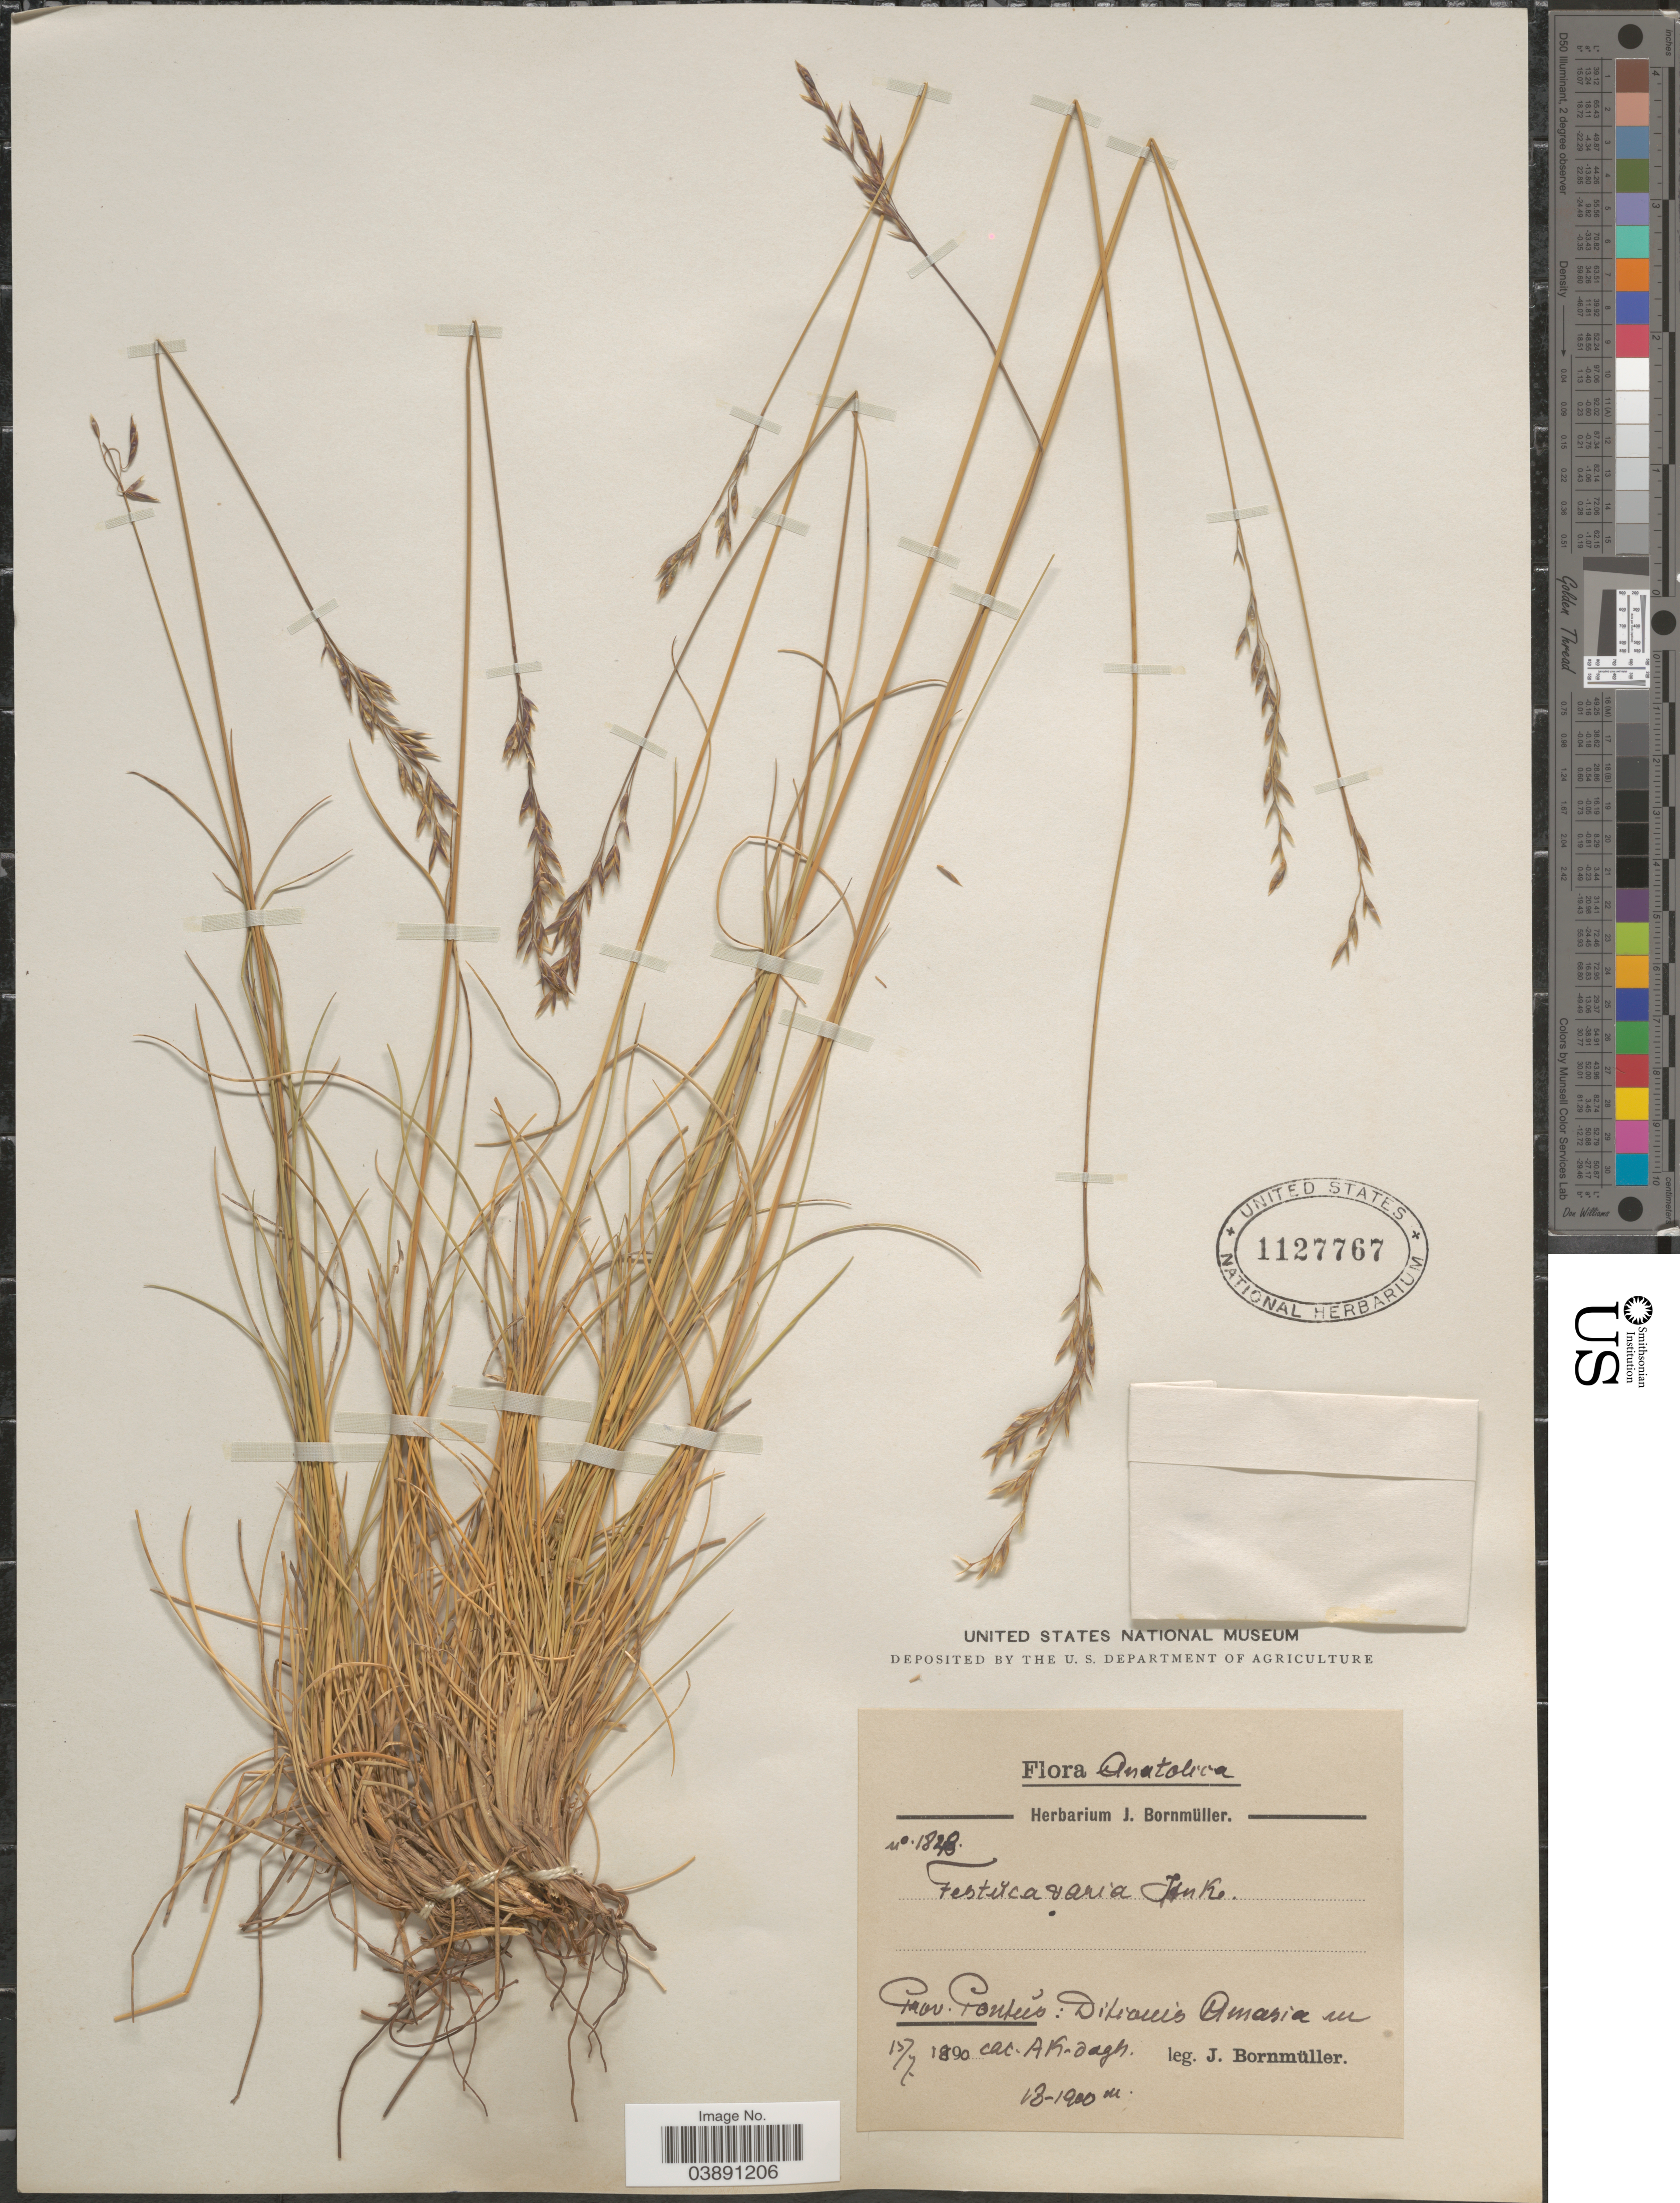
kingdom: Plantae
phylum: Tracheophyta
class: Liliopsida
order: Poales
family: Poaceae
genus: Festuca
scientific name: Festuca varia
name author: Haenke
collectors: J. Bornmüller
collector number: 1848*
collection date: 1890-07-15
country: Turkey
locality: Anatolica. Prov. Pontus: Ditionis Amasia im cac. Ak. dagh.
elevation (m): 1800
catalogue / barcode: US 1127767